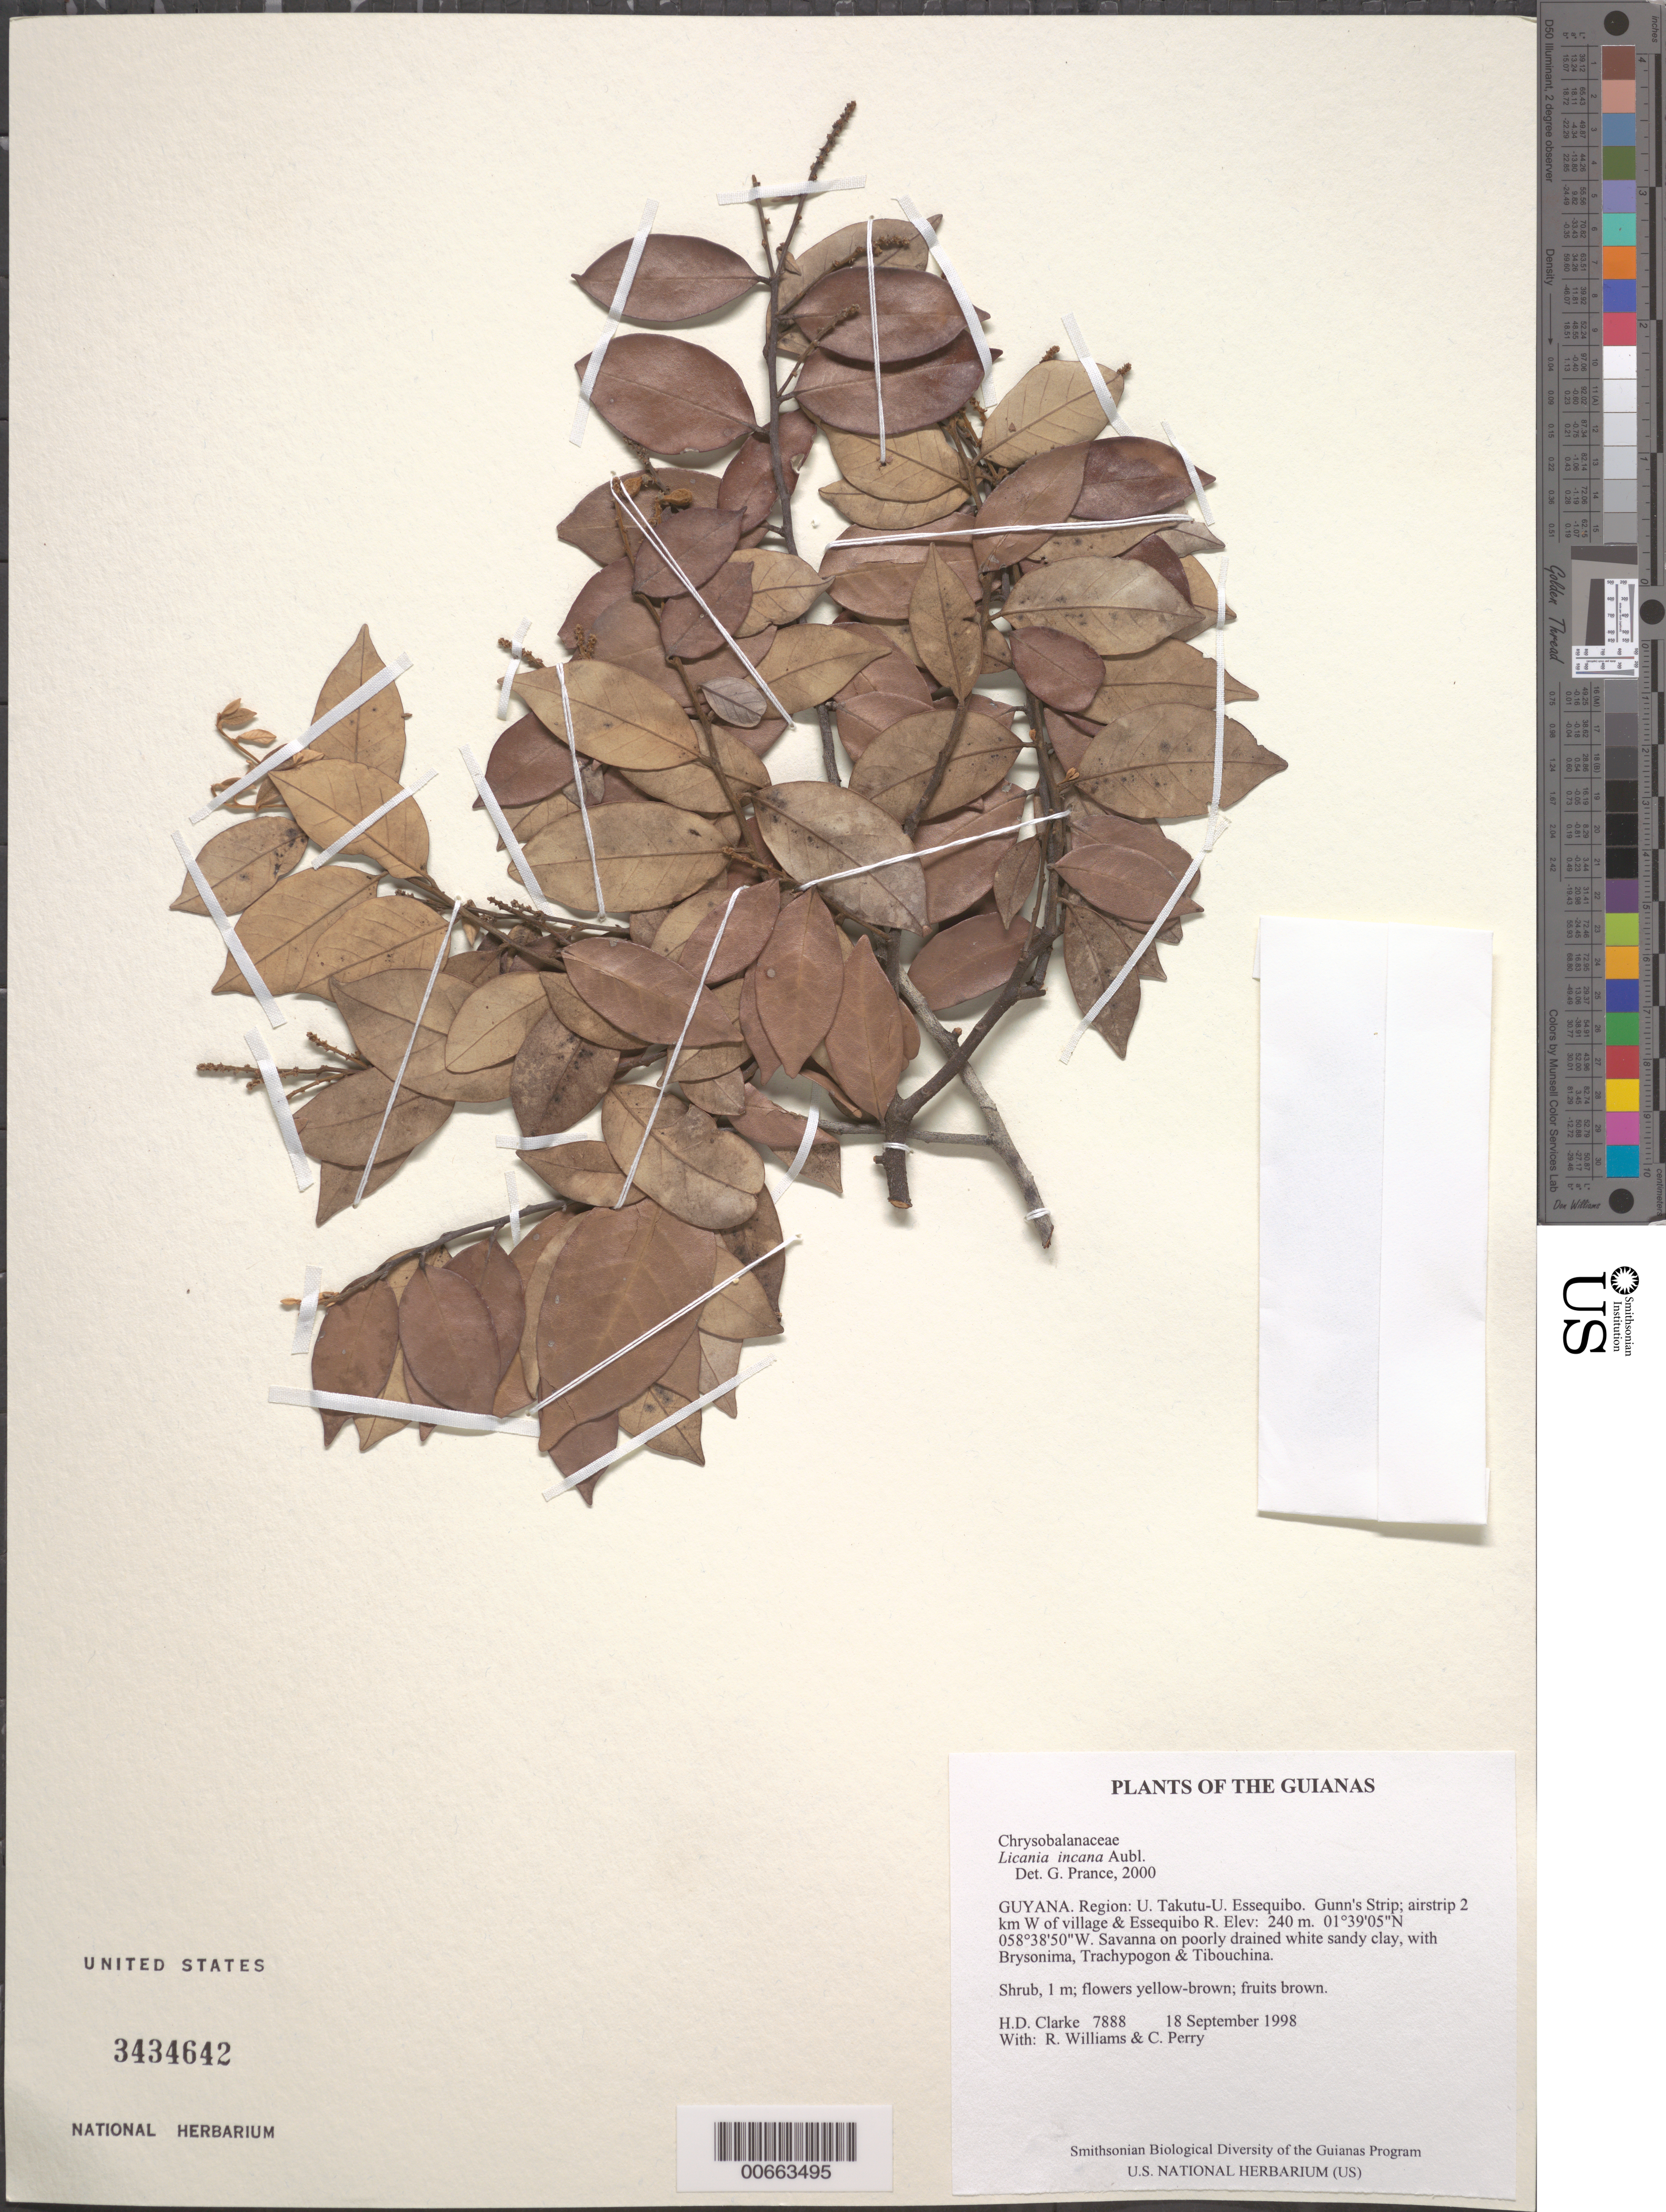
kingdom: Plantae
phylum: Tracheophyta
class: Magnoliopsida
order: Malpighiales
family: Chrysobalanaceae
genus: Licania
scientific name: Licania incana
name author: Aubl.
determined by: Prance, G. T.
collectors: H. D. Clarke, R. Williams & C. Perry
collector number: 7888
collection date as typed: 18 September 1998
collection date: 1998-09-18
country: Guyana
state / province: U. Takutu-U. Essequibo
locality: Gunn's Strip; airstrip 2 km W of village & Essequibo R.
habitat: Savanna on poorly drained white sandy clay, with Brysonima, Trachypogon & Tibouchina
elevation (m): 240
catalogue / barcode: US 3434642